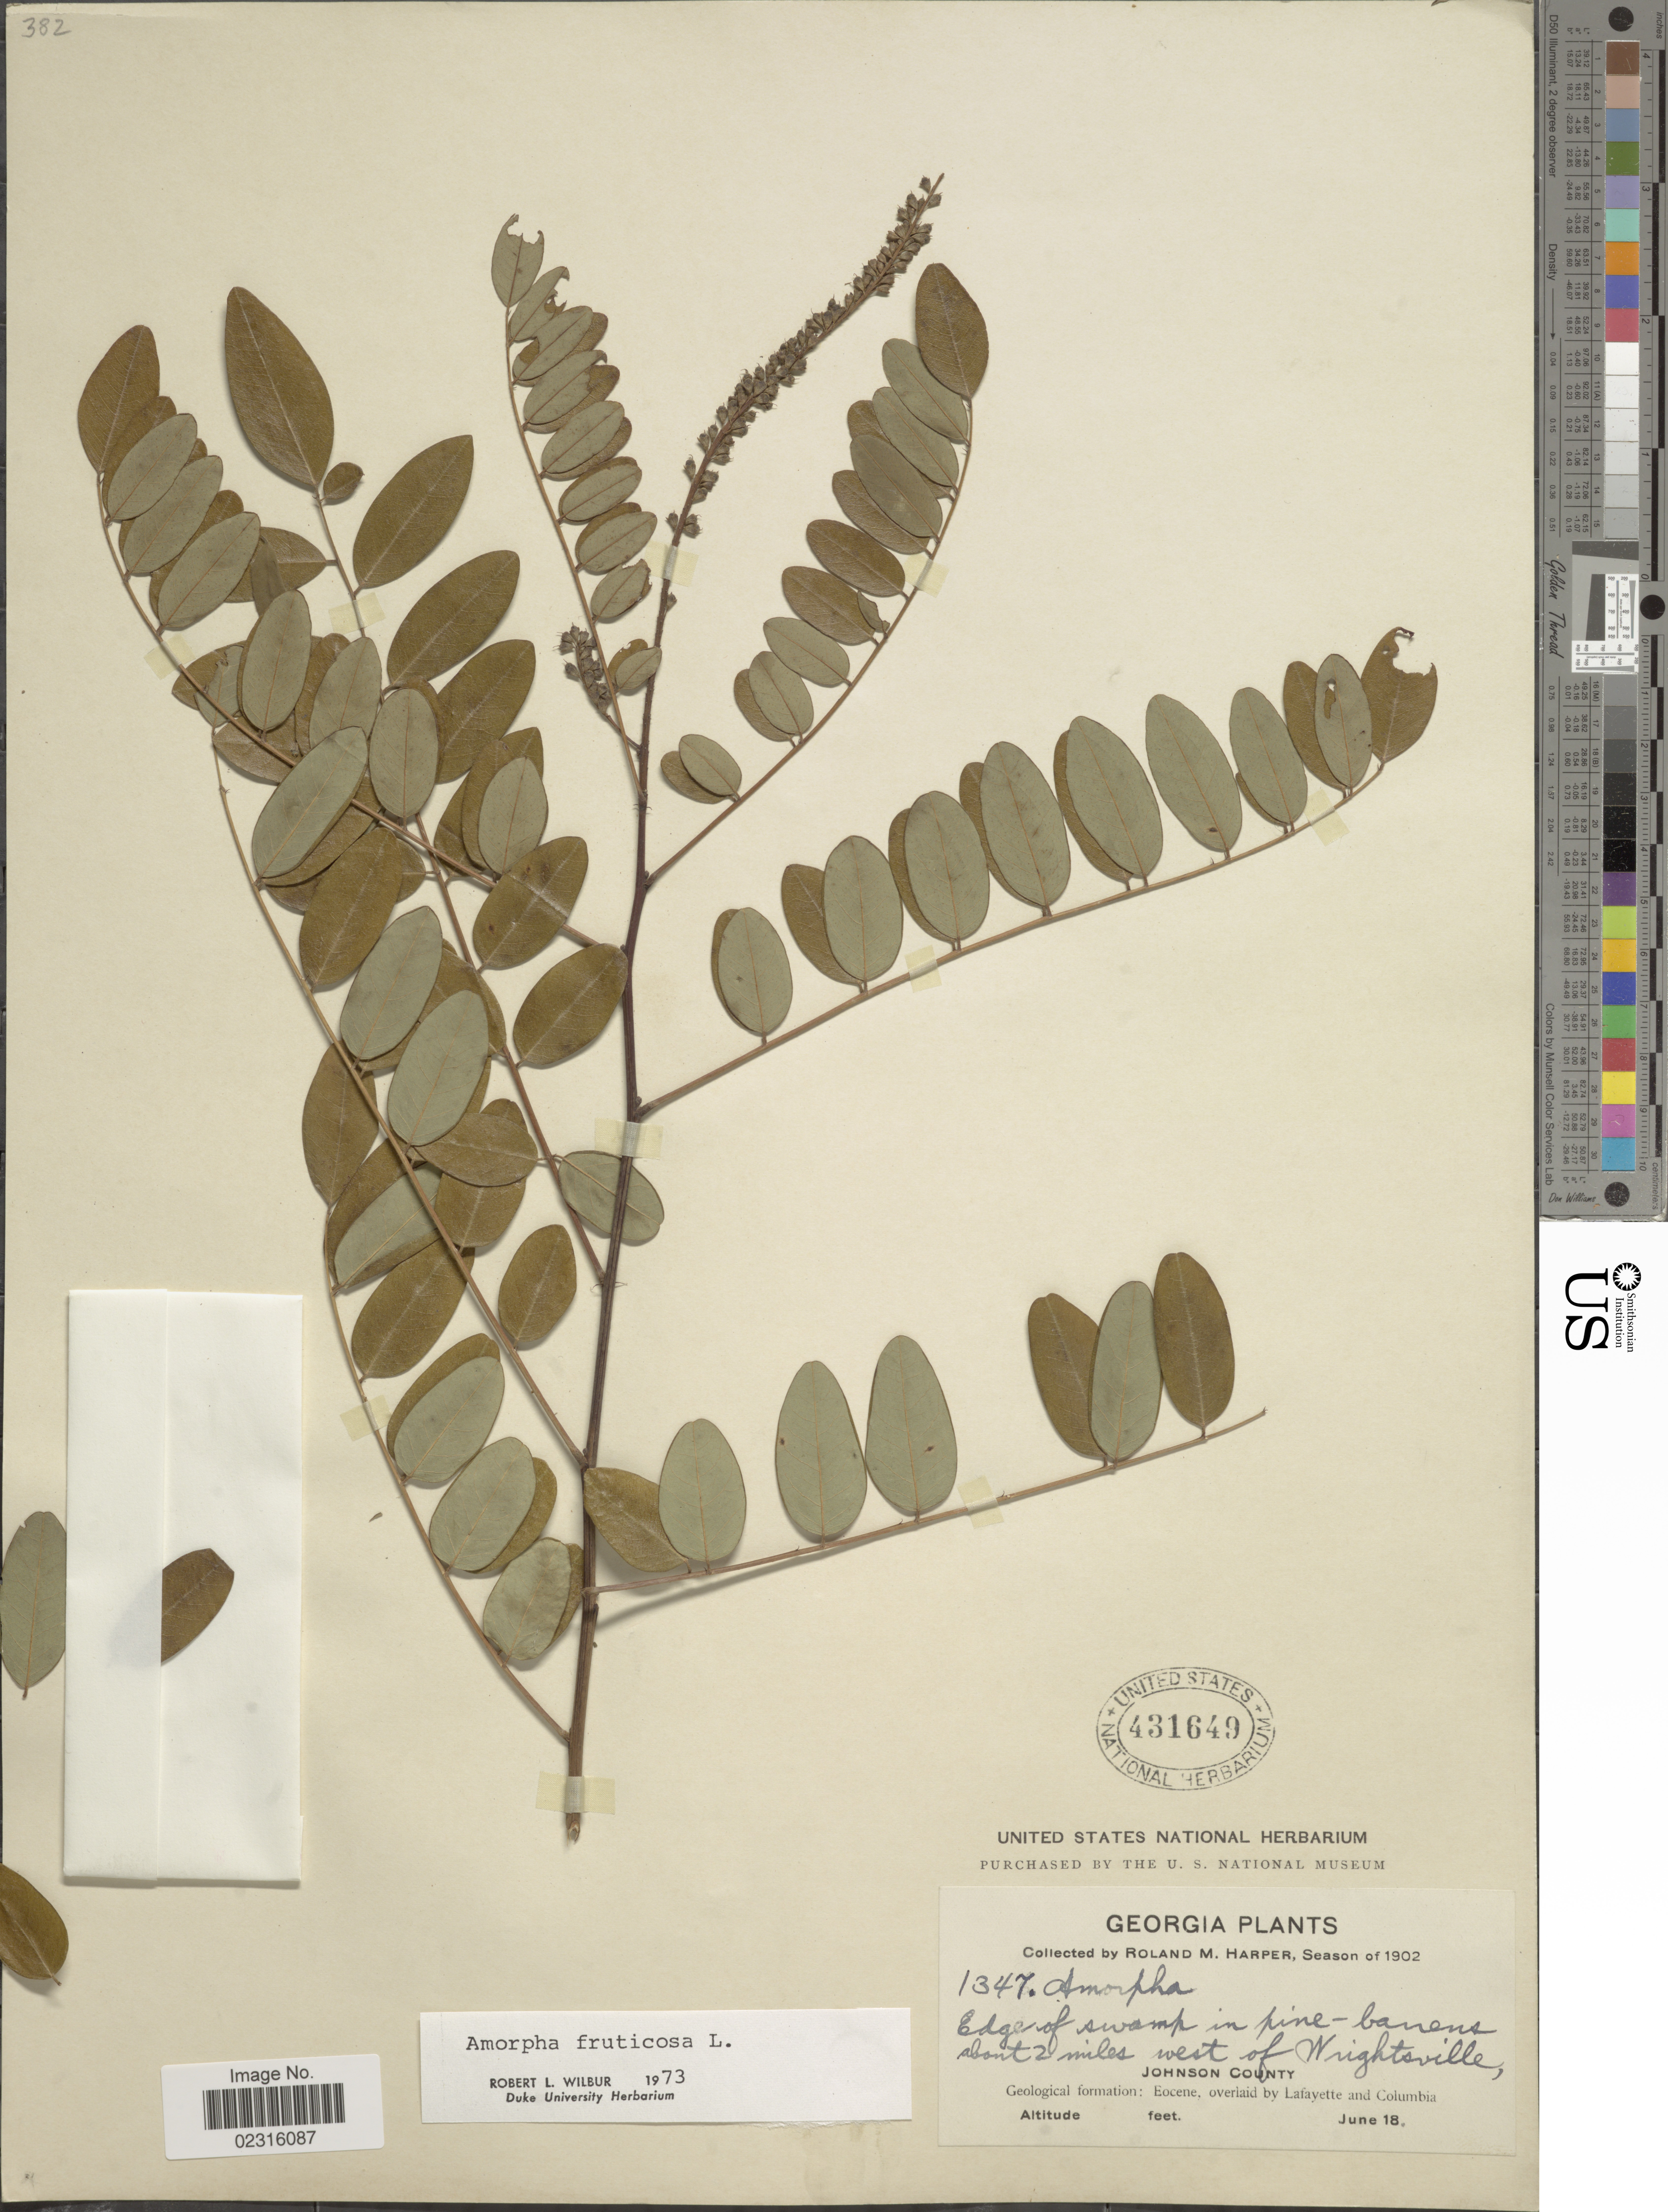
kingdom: Plantae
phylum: Tracheophyta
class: Magnoliopsida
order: Fabales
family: Fabaceae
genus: Amorpha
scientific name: Amorpha fruticosa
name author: L.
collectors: R. M. Harper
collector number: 1347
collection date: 1902-06-18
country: United States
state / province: Georgia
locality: Edge of swamp in pine-barrens about 2 miles west of Wrightsville, Johnson County.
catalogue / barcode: US 431649